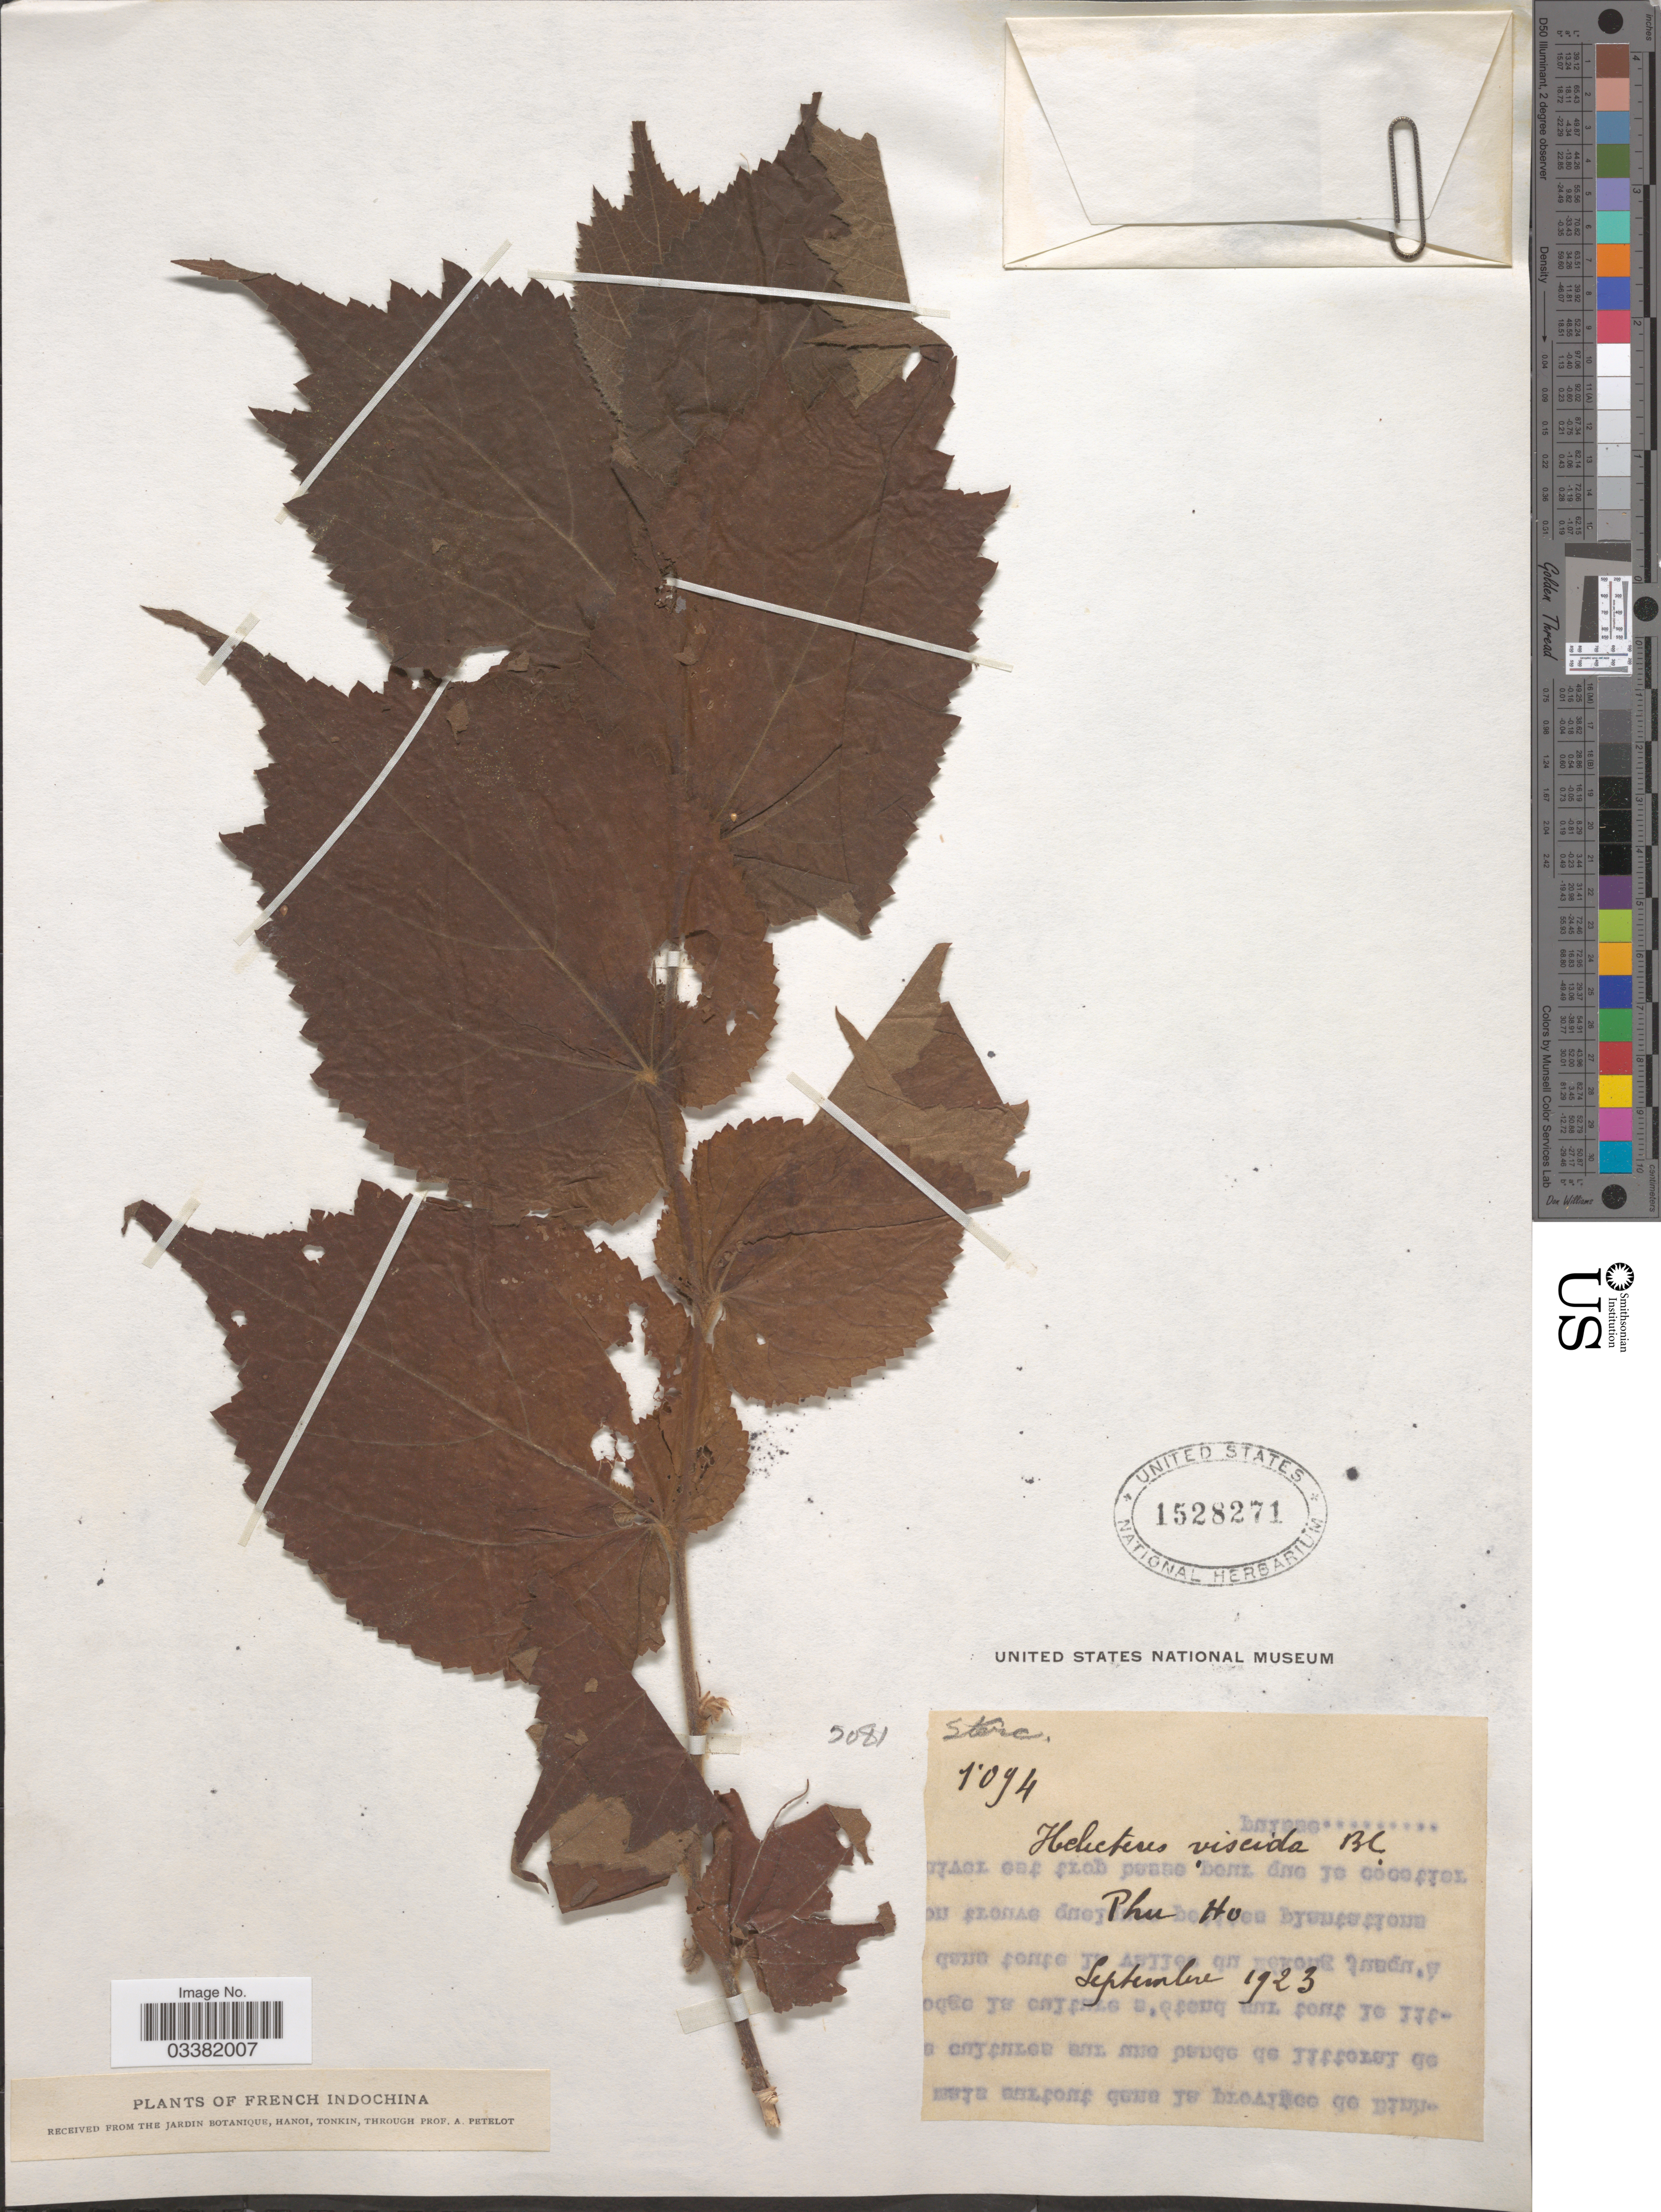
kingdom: Plantae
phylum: Tracheophyta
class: Magnoliopsida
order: Malvales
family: Malvaceae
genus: Helicteres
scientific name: Helicteres viscida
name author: Blume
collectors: A. Petelot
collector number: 1094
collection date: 1923-09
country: Vietnam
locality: French Indochina. Phu Ho.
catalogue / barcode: US 1528271